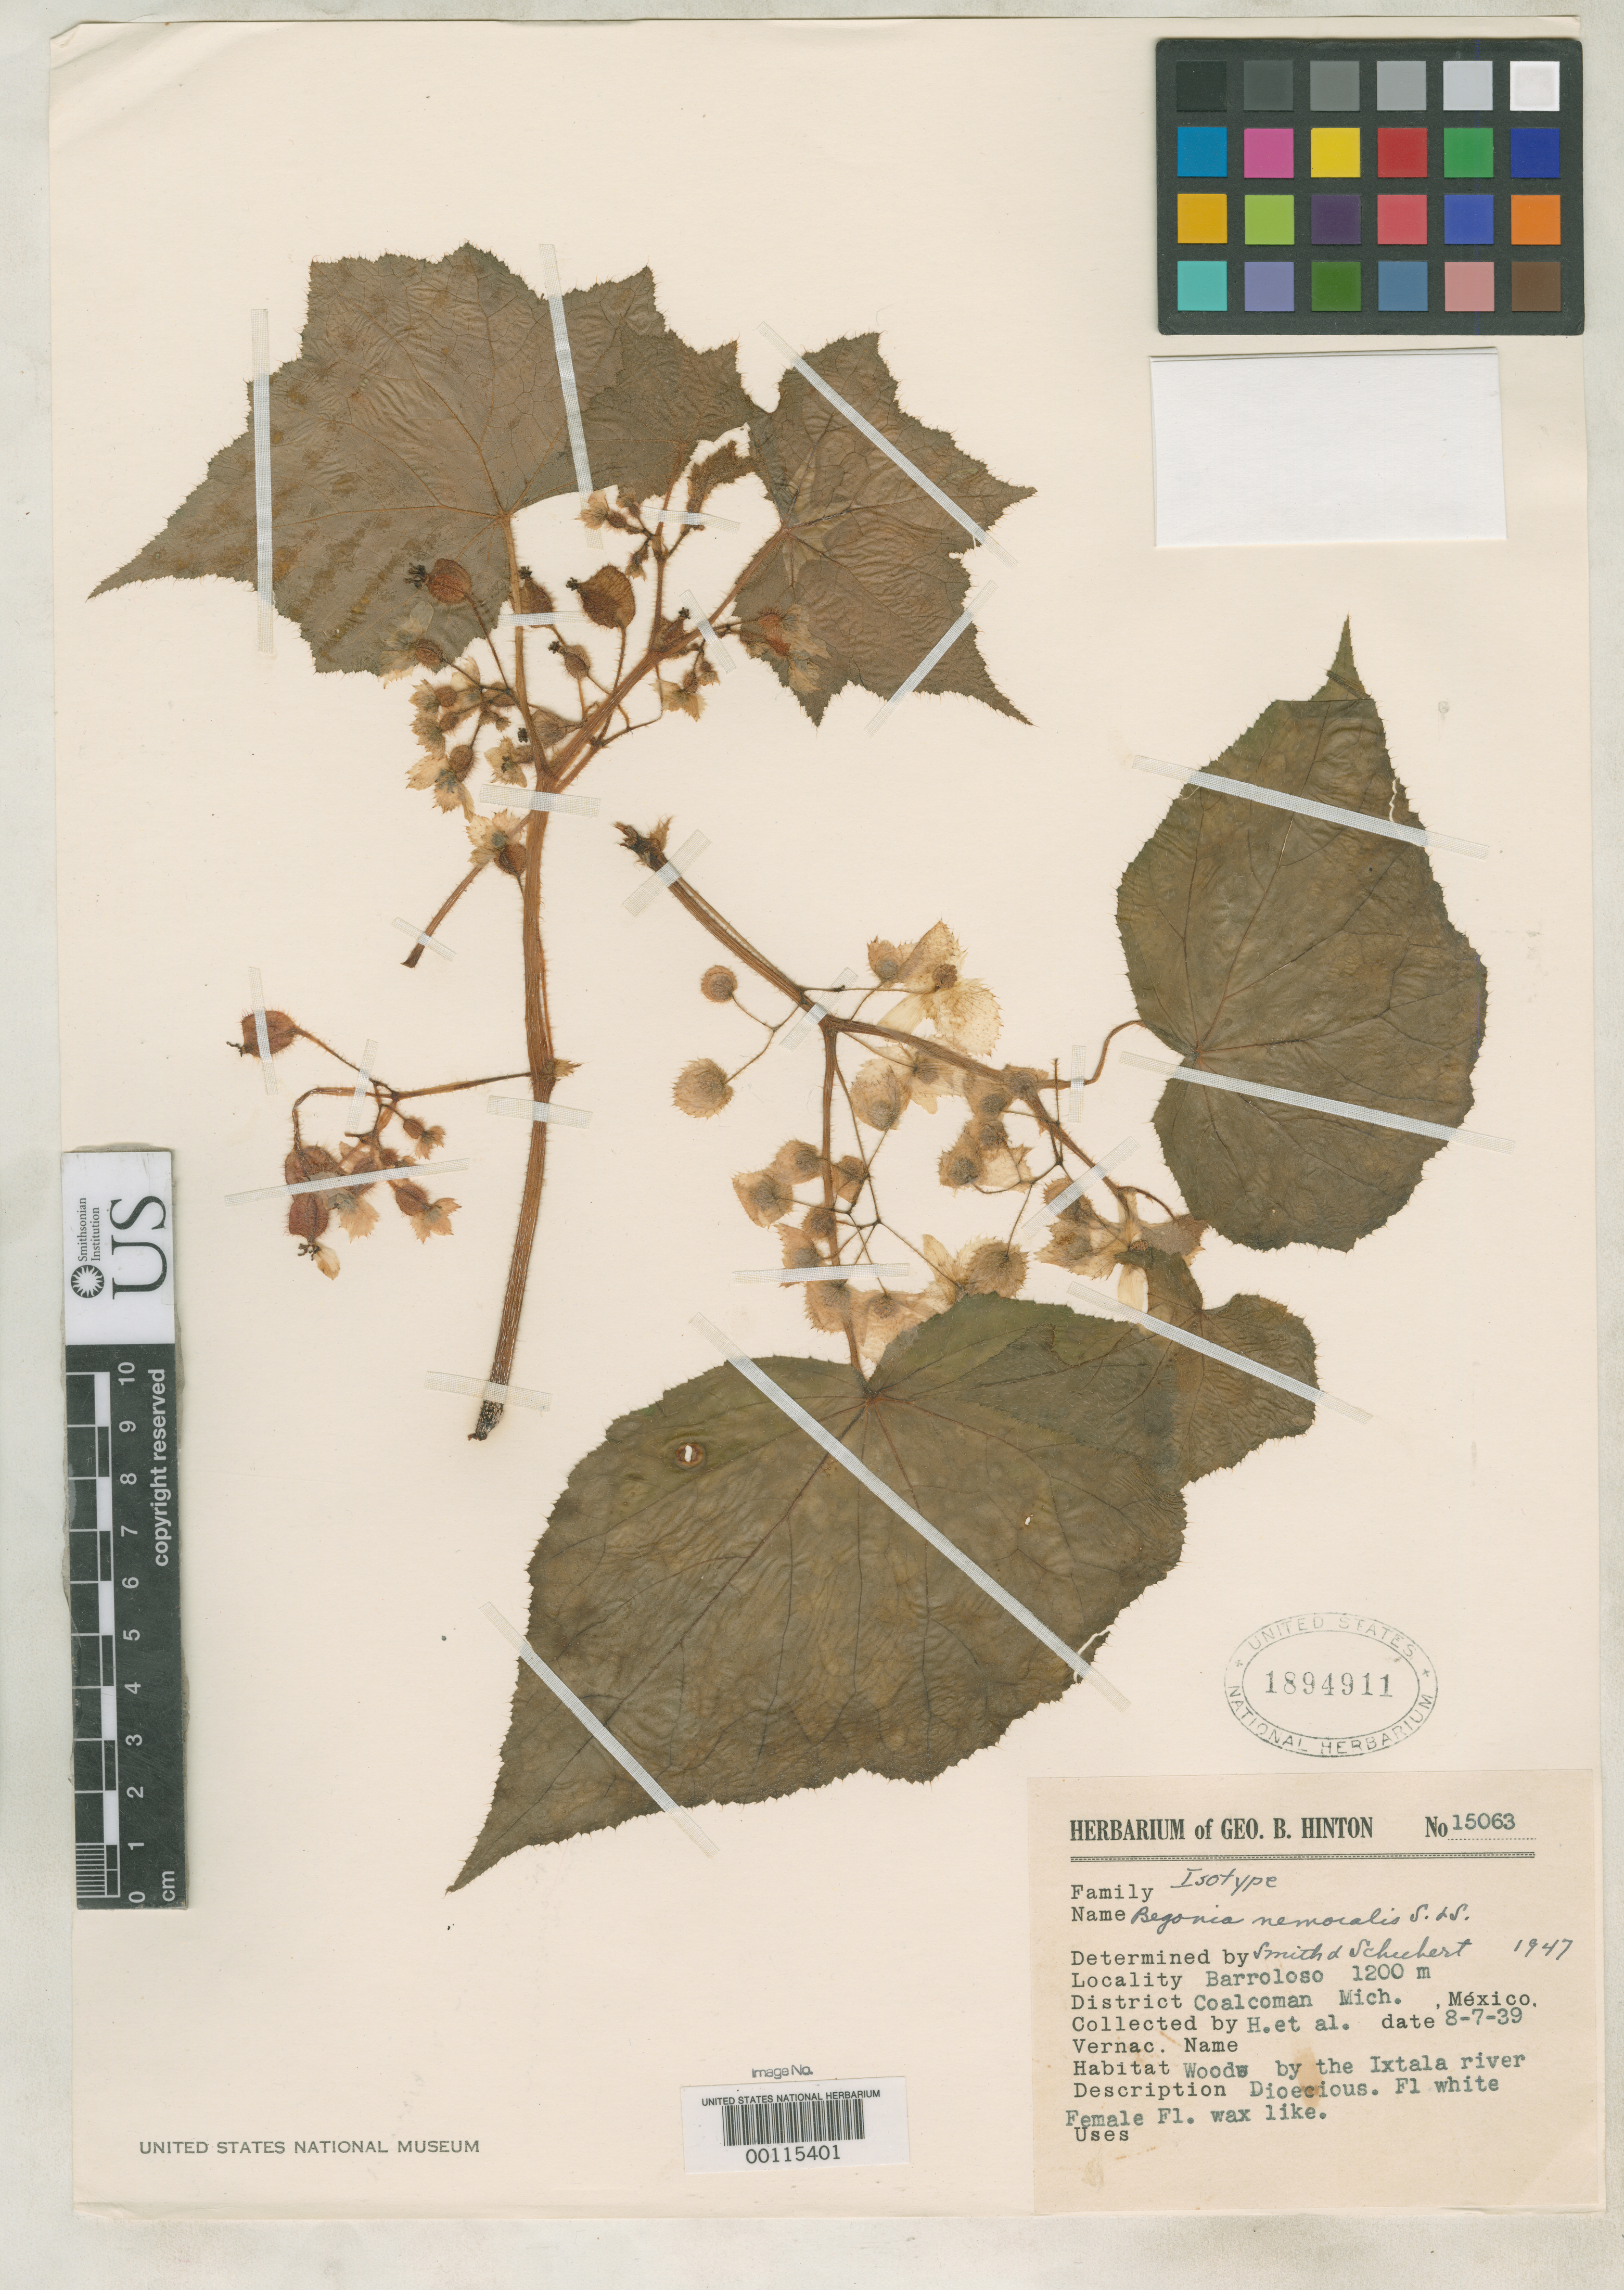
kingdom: Plantae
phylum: Tracheophyta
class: Magnoliopsida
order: Cucurbitales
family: Begoniaceae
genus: Begonia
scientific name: Begonia nemoralis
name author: L.B. Sm. & B.G. Schub.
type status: Isotype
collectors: G. B. Hinton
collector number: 15063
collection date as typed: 08 Jul 1939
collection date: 1939-07-08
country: Mexico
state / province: Michoacán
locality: Barroloso.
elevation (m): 1200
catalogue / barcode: US 1894911